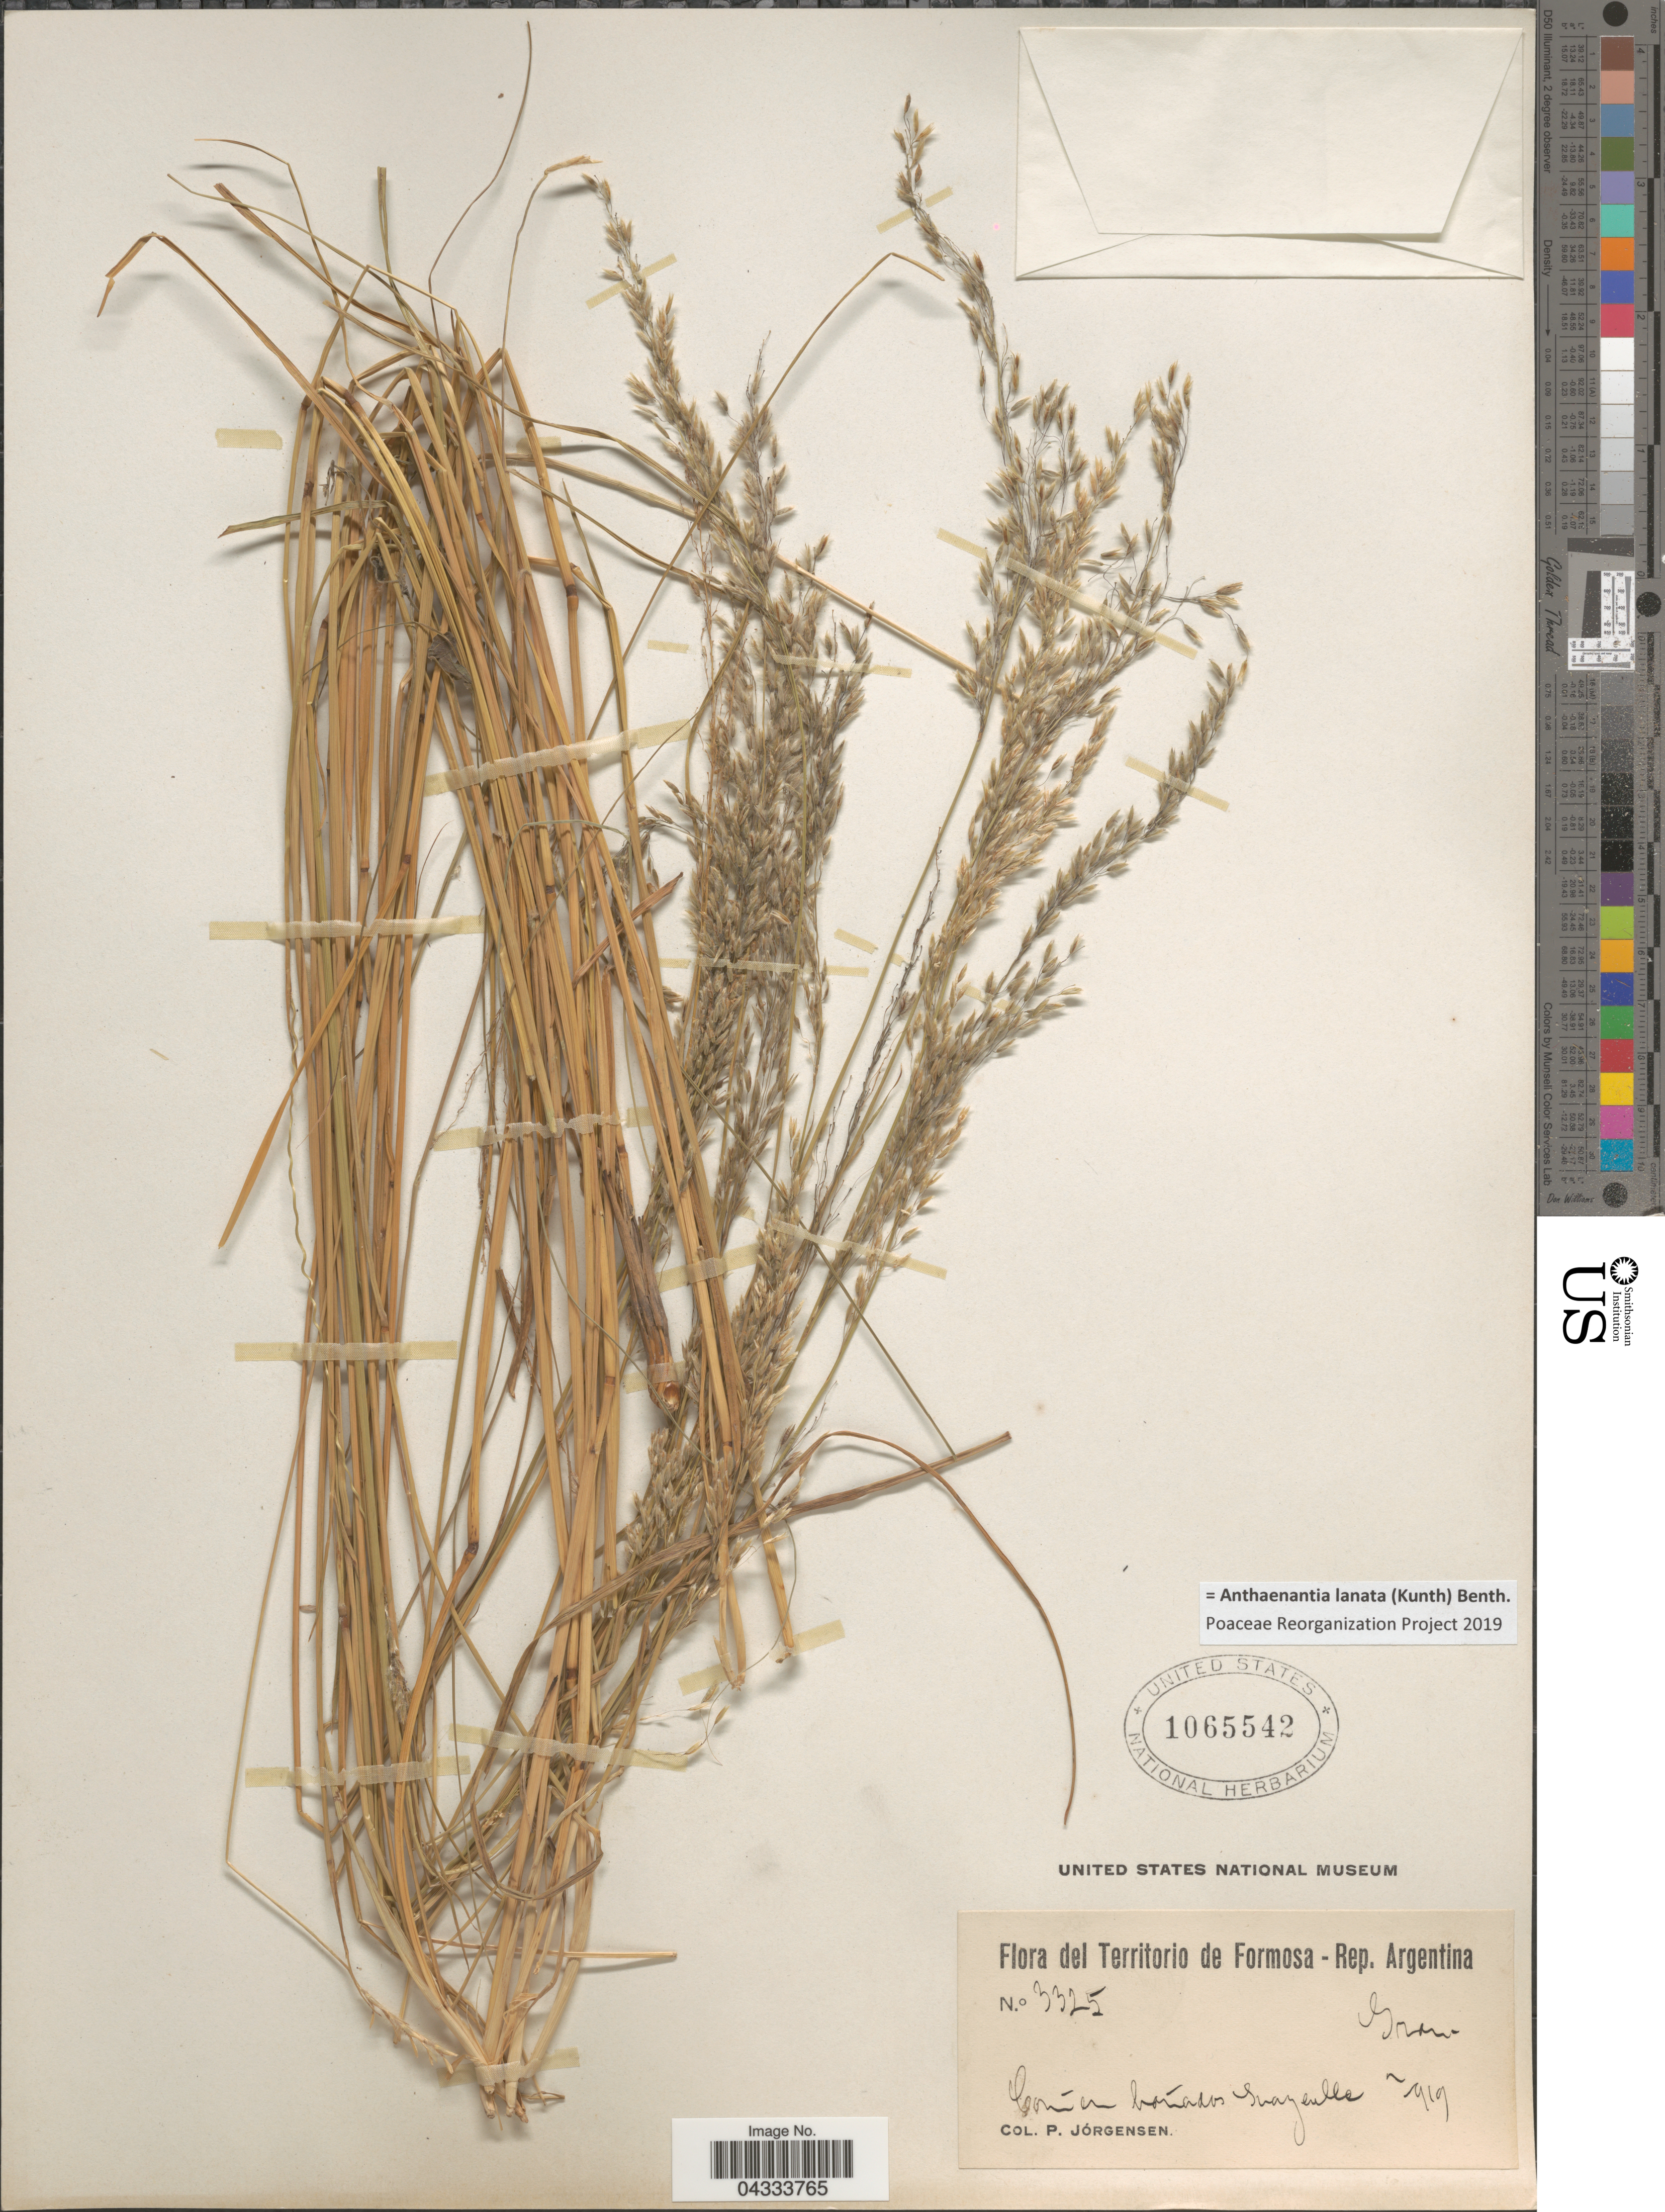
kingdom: Plantae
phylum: Tracheophyta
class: Liliopsida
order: Poales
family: Poaceae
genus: Anthaenantia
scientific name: Anthaenantia lanata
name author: (Kunth) Benth.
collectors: P. Jörgensen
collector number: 3325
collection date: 1919-02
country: Argentina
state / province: Formosa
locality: Rep. Argentina. Común boñados Guayculle.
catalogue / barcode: US 1065542